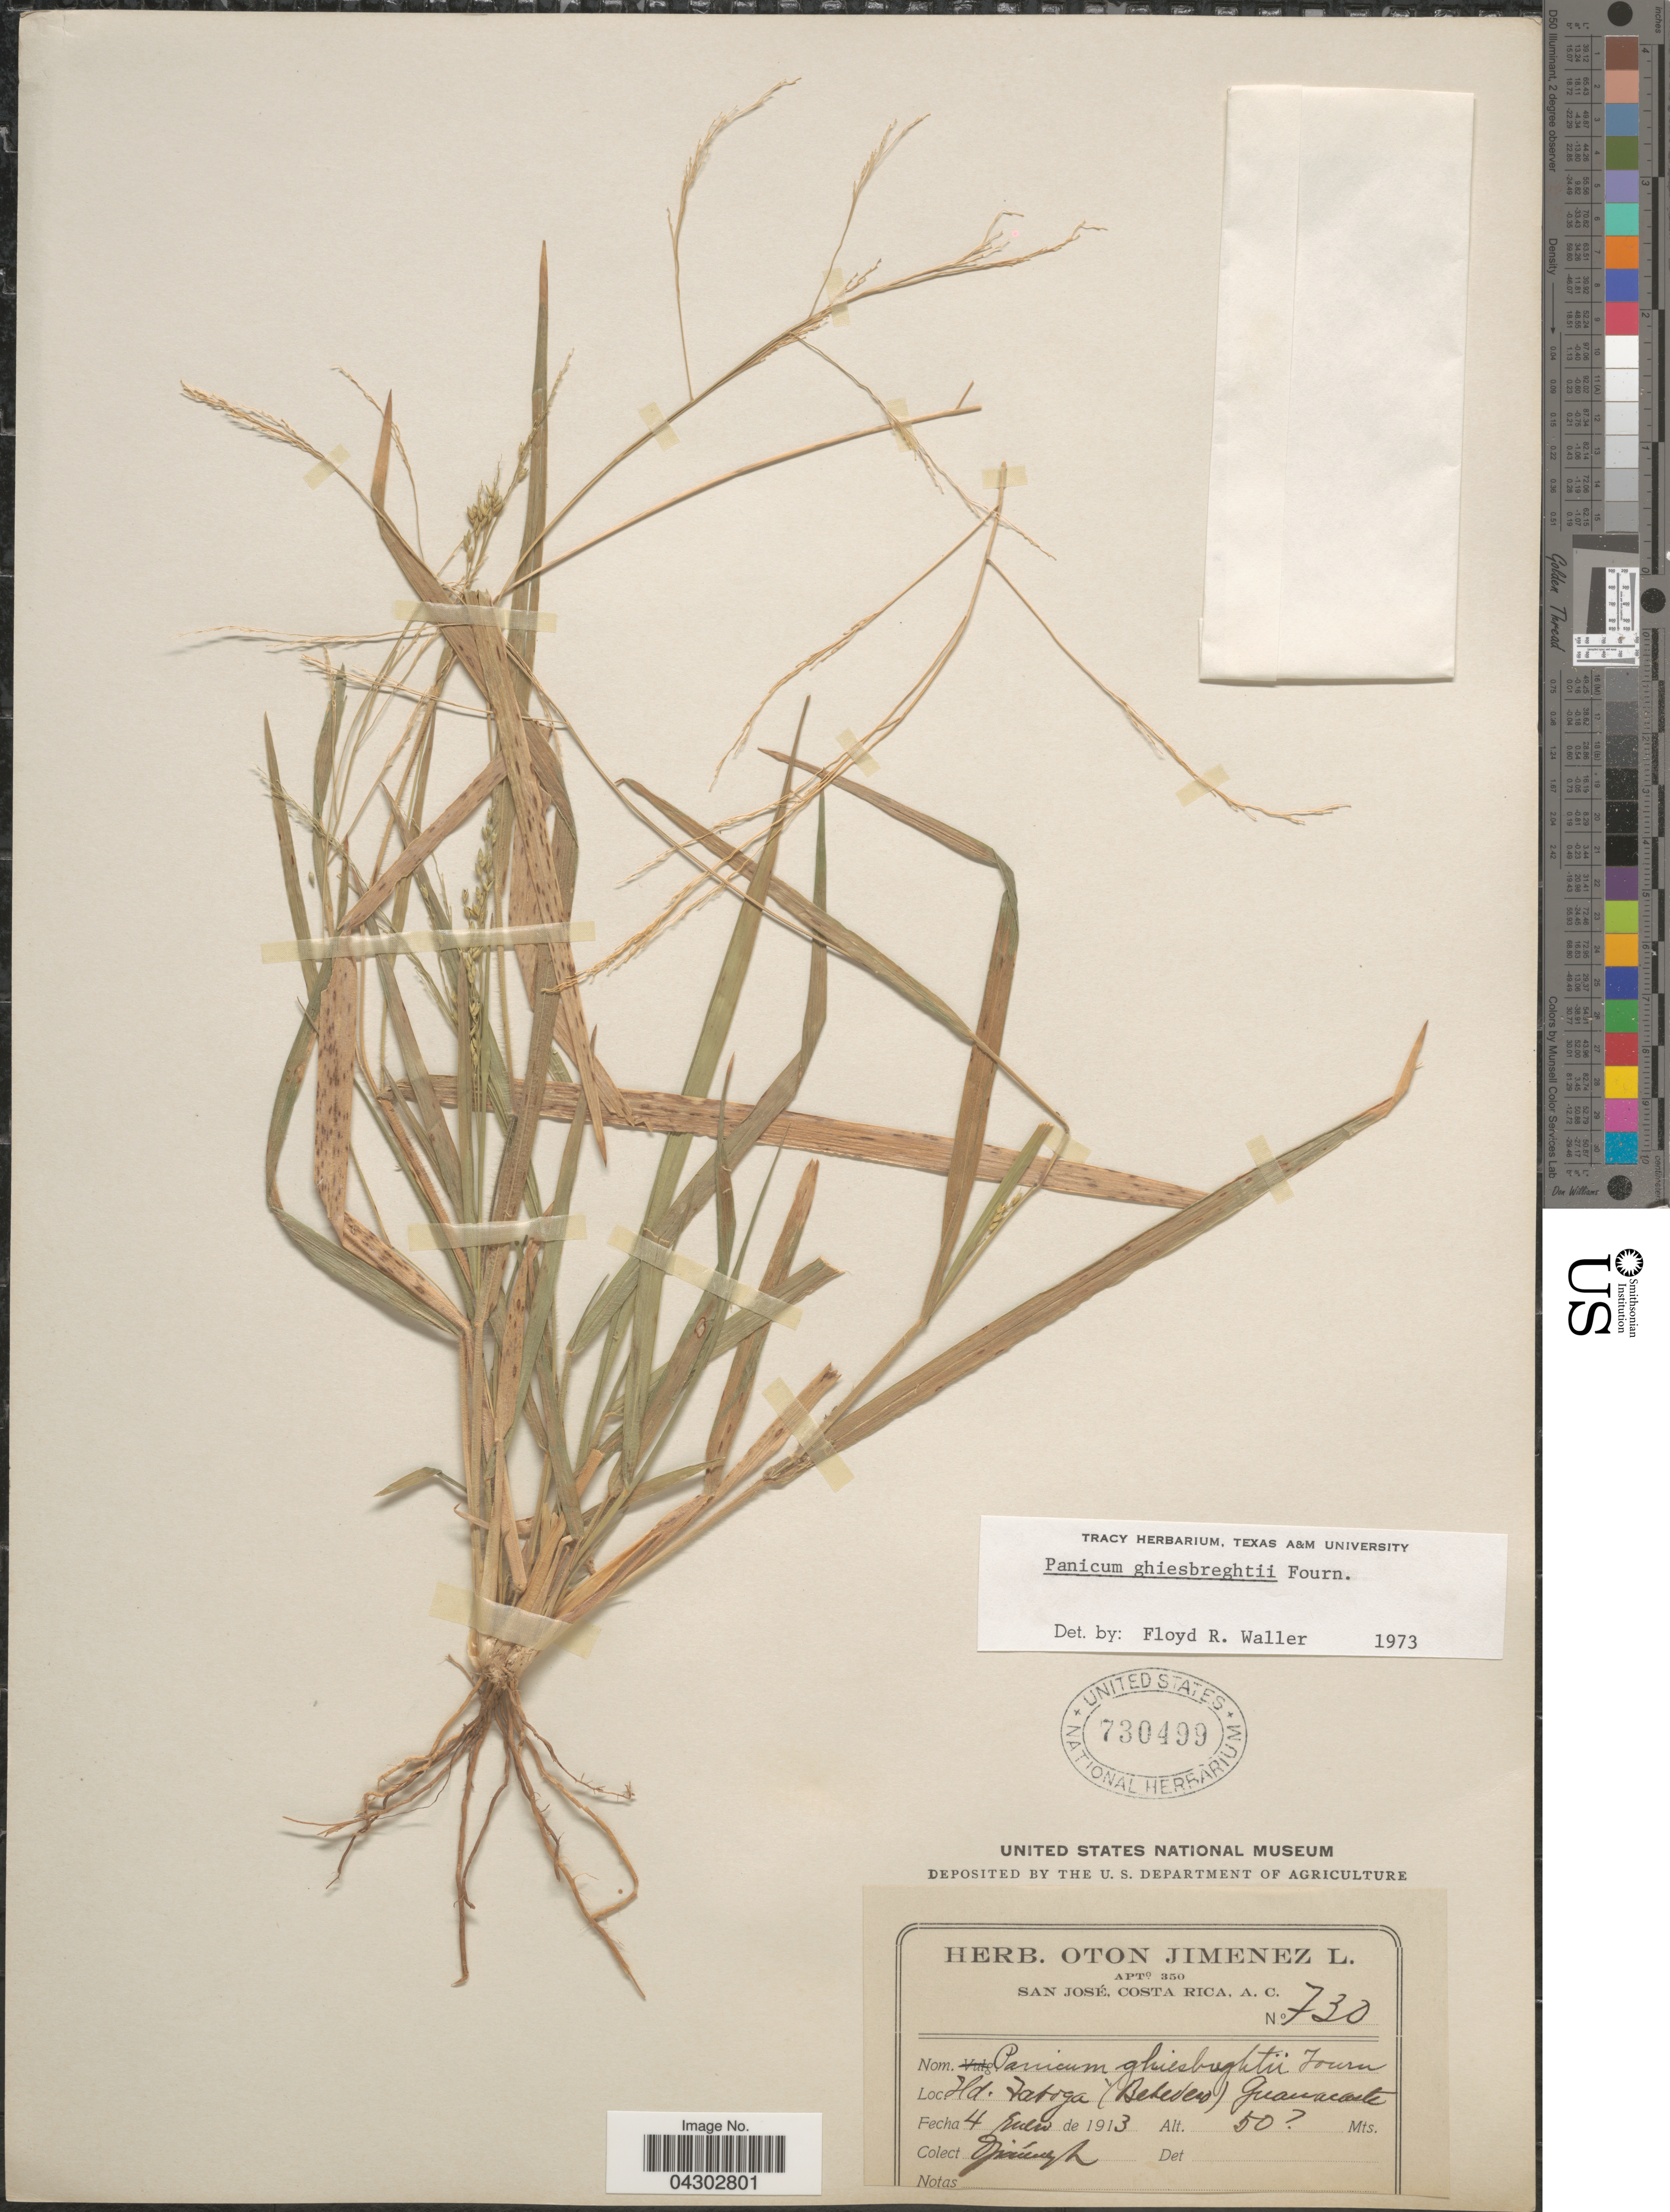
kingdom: Plantae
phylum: Tracheophyta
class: Liliopsida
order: Poales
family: Poaceae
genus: Panicum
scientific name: Panicum ghiesbreghtii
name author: E. Fourn.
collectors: O. Jiménez L.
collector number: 730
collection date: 1913-01-04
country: Costa Rica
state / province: Guanacaste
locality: Hd. Taboga (Bebedero).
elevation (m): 50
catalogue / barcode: US 730499